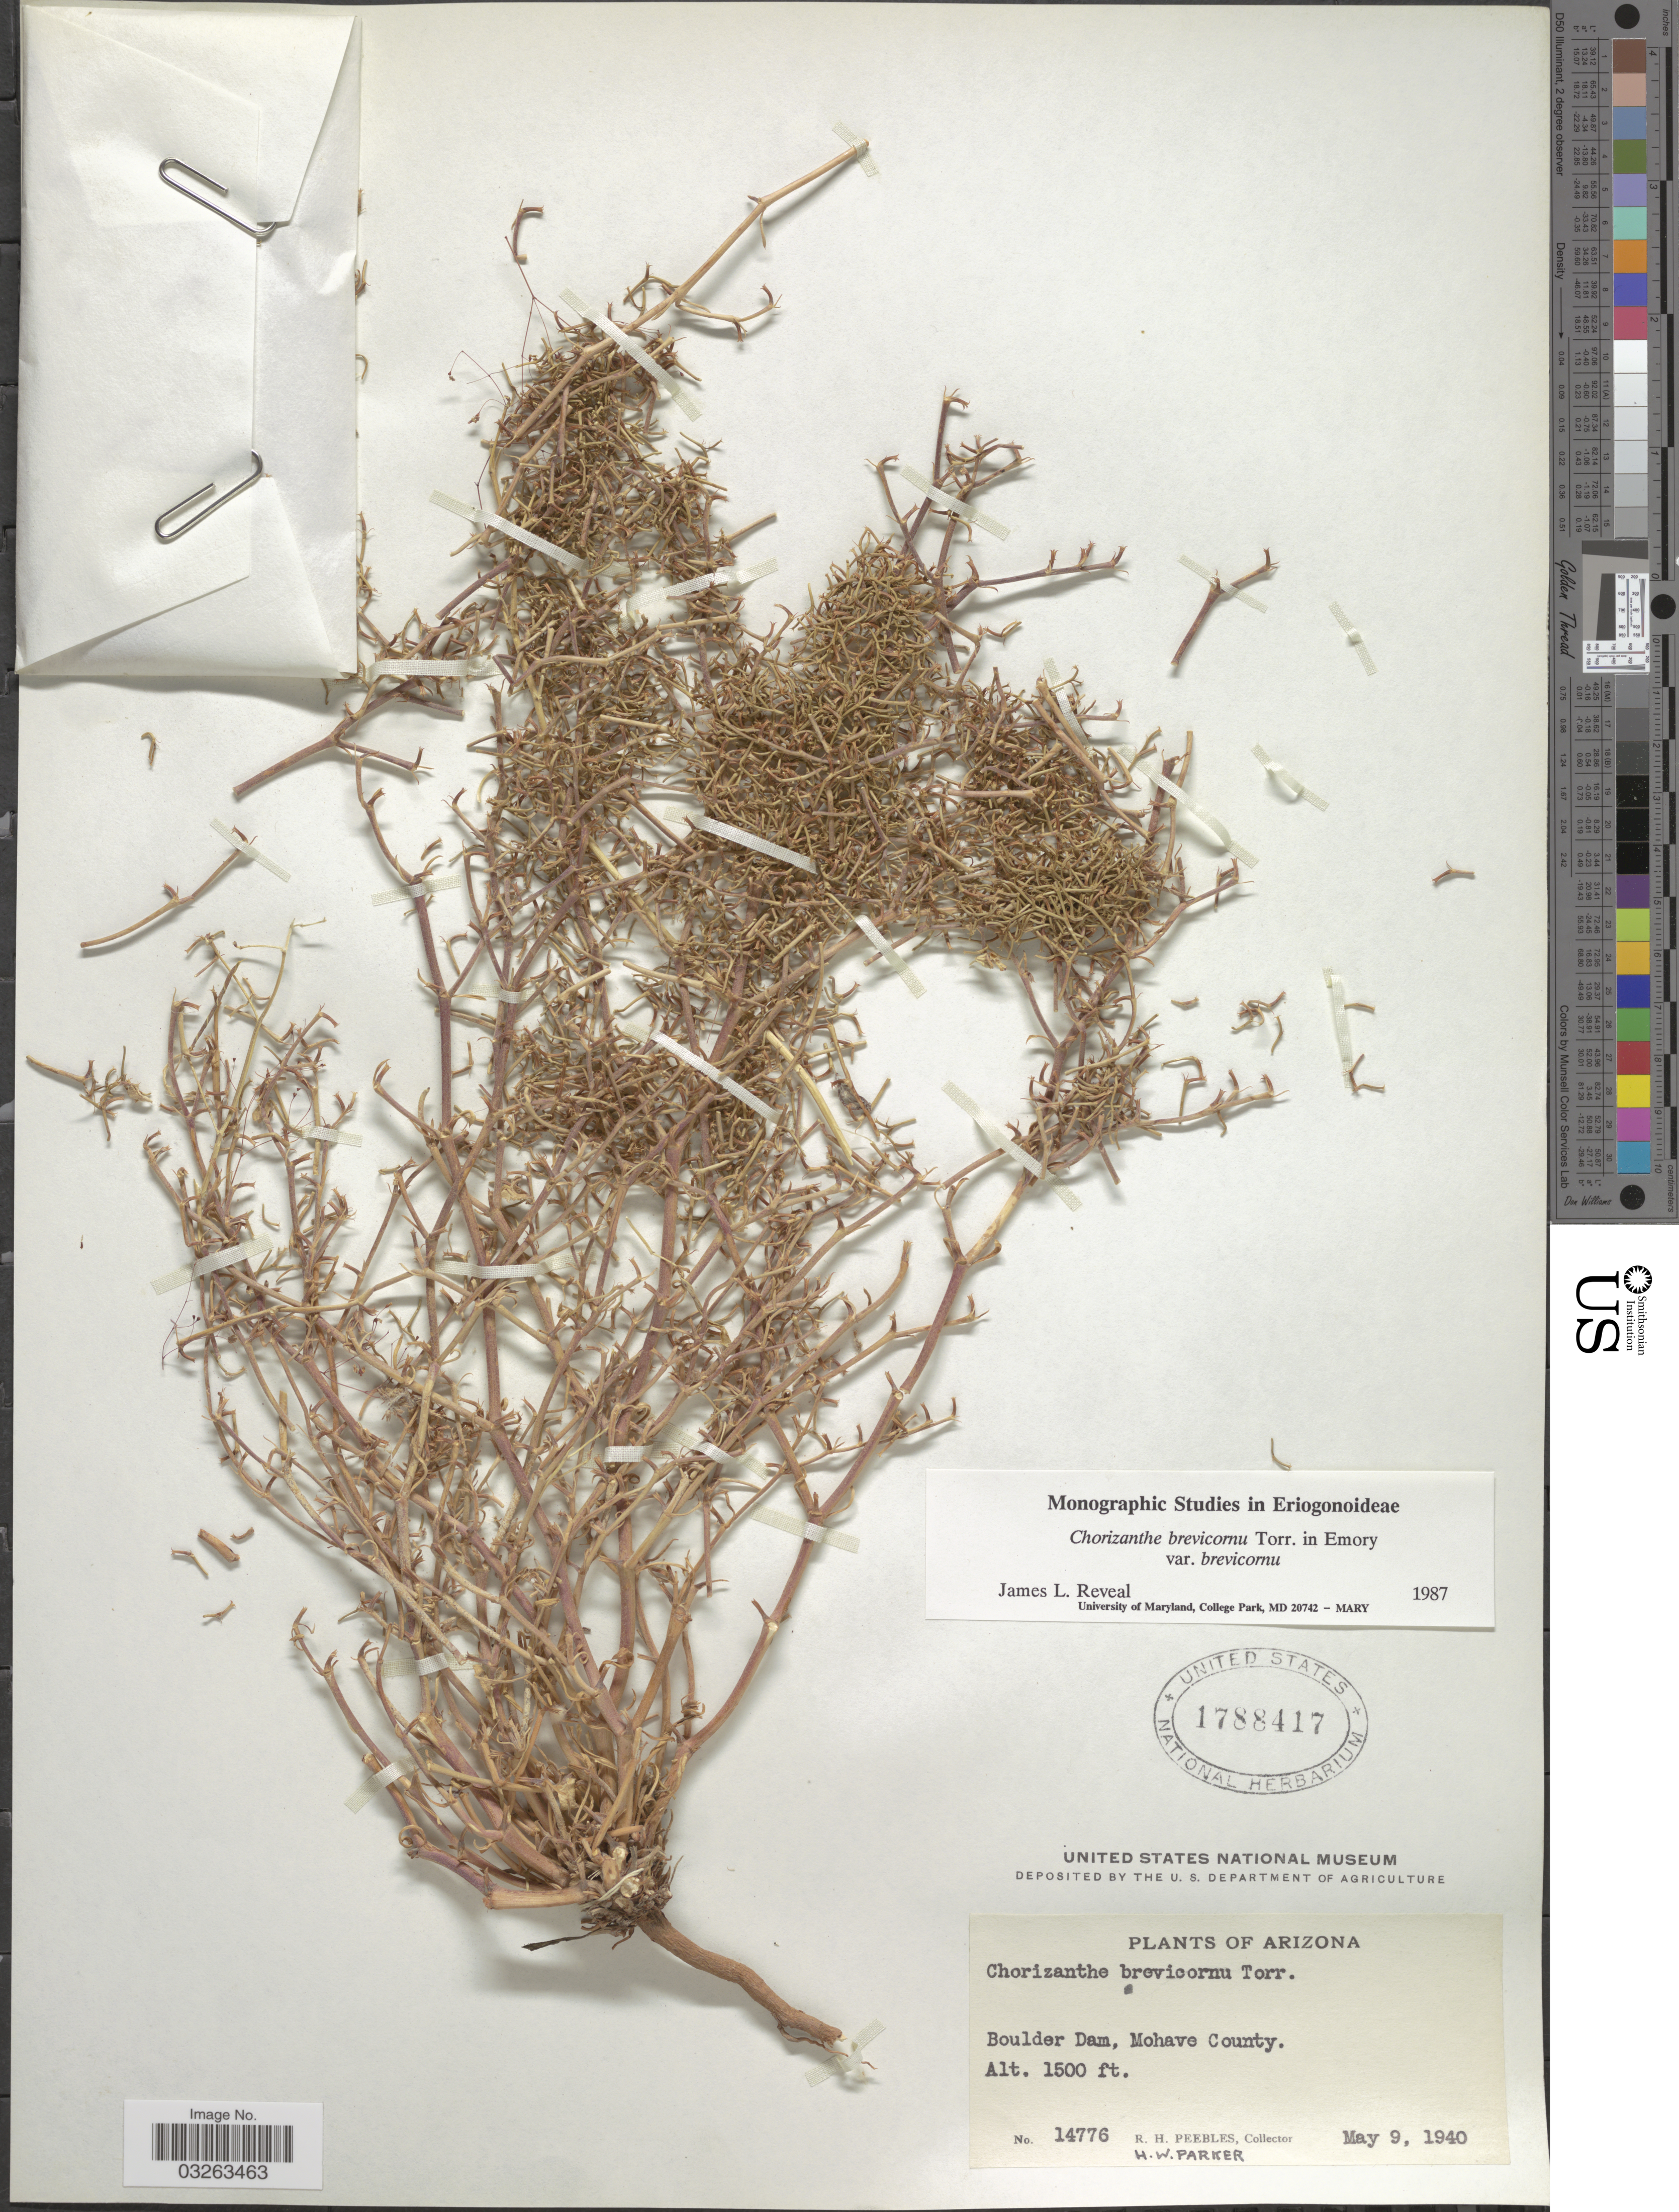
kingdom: Plantae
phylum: Tracheophyta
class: Magnoliopsida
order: Caryophyllales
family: Polygonaceae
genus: Chorizanthe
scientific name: Chorizanthe brevicornu var. brevicornu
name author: Torr.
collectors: R. H. Peebles & H. W. Parker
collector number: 14776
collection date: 1940-05-09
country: United States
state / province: Arizona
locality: Boulder Dam, Mohave County.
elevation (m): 457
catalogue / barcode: US 1788417